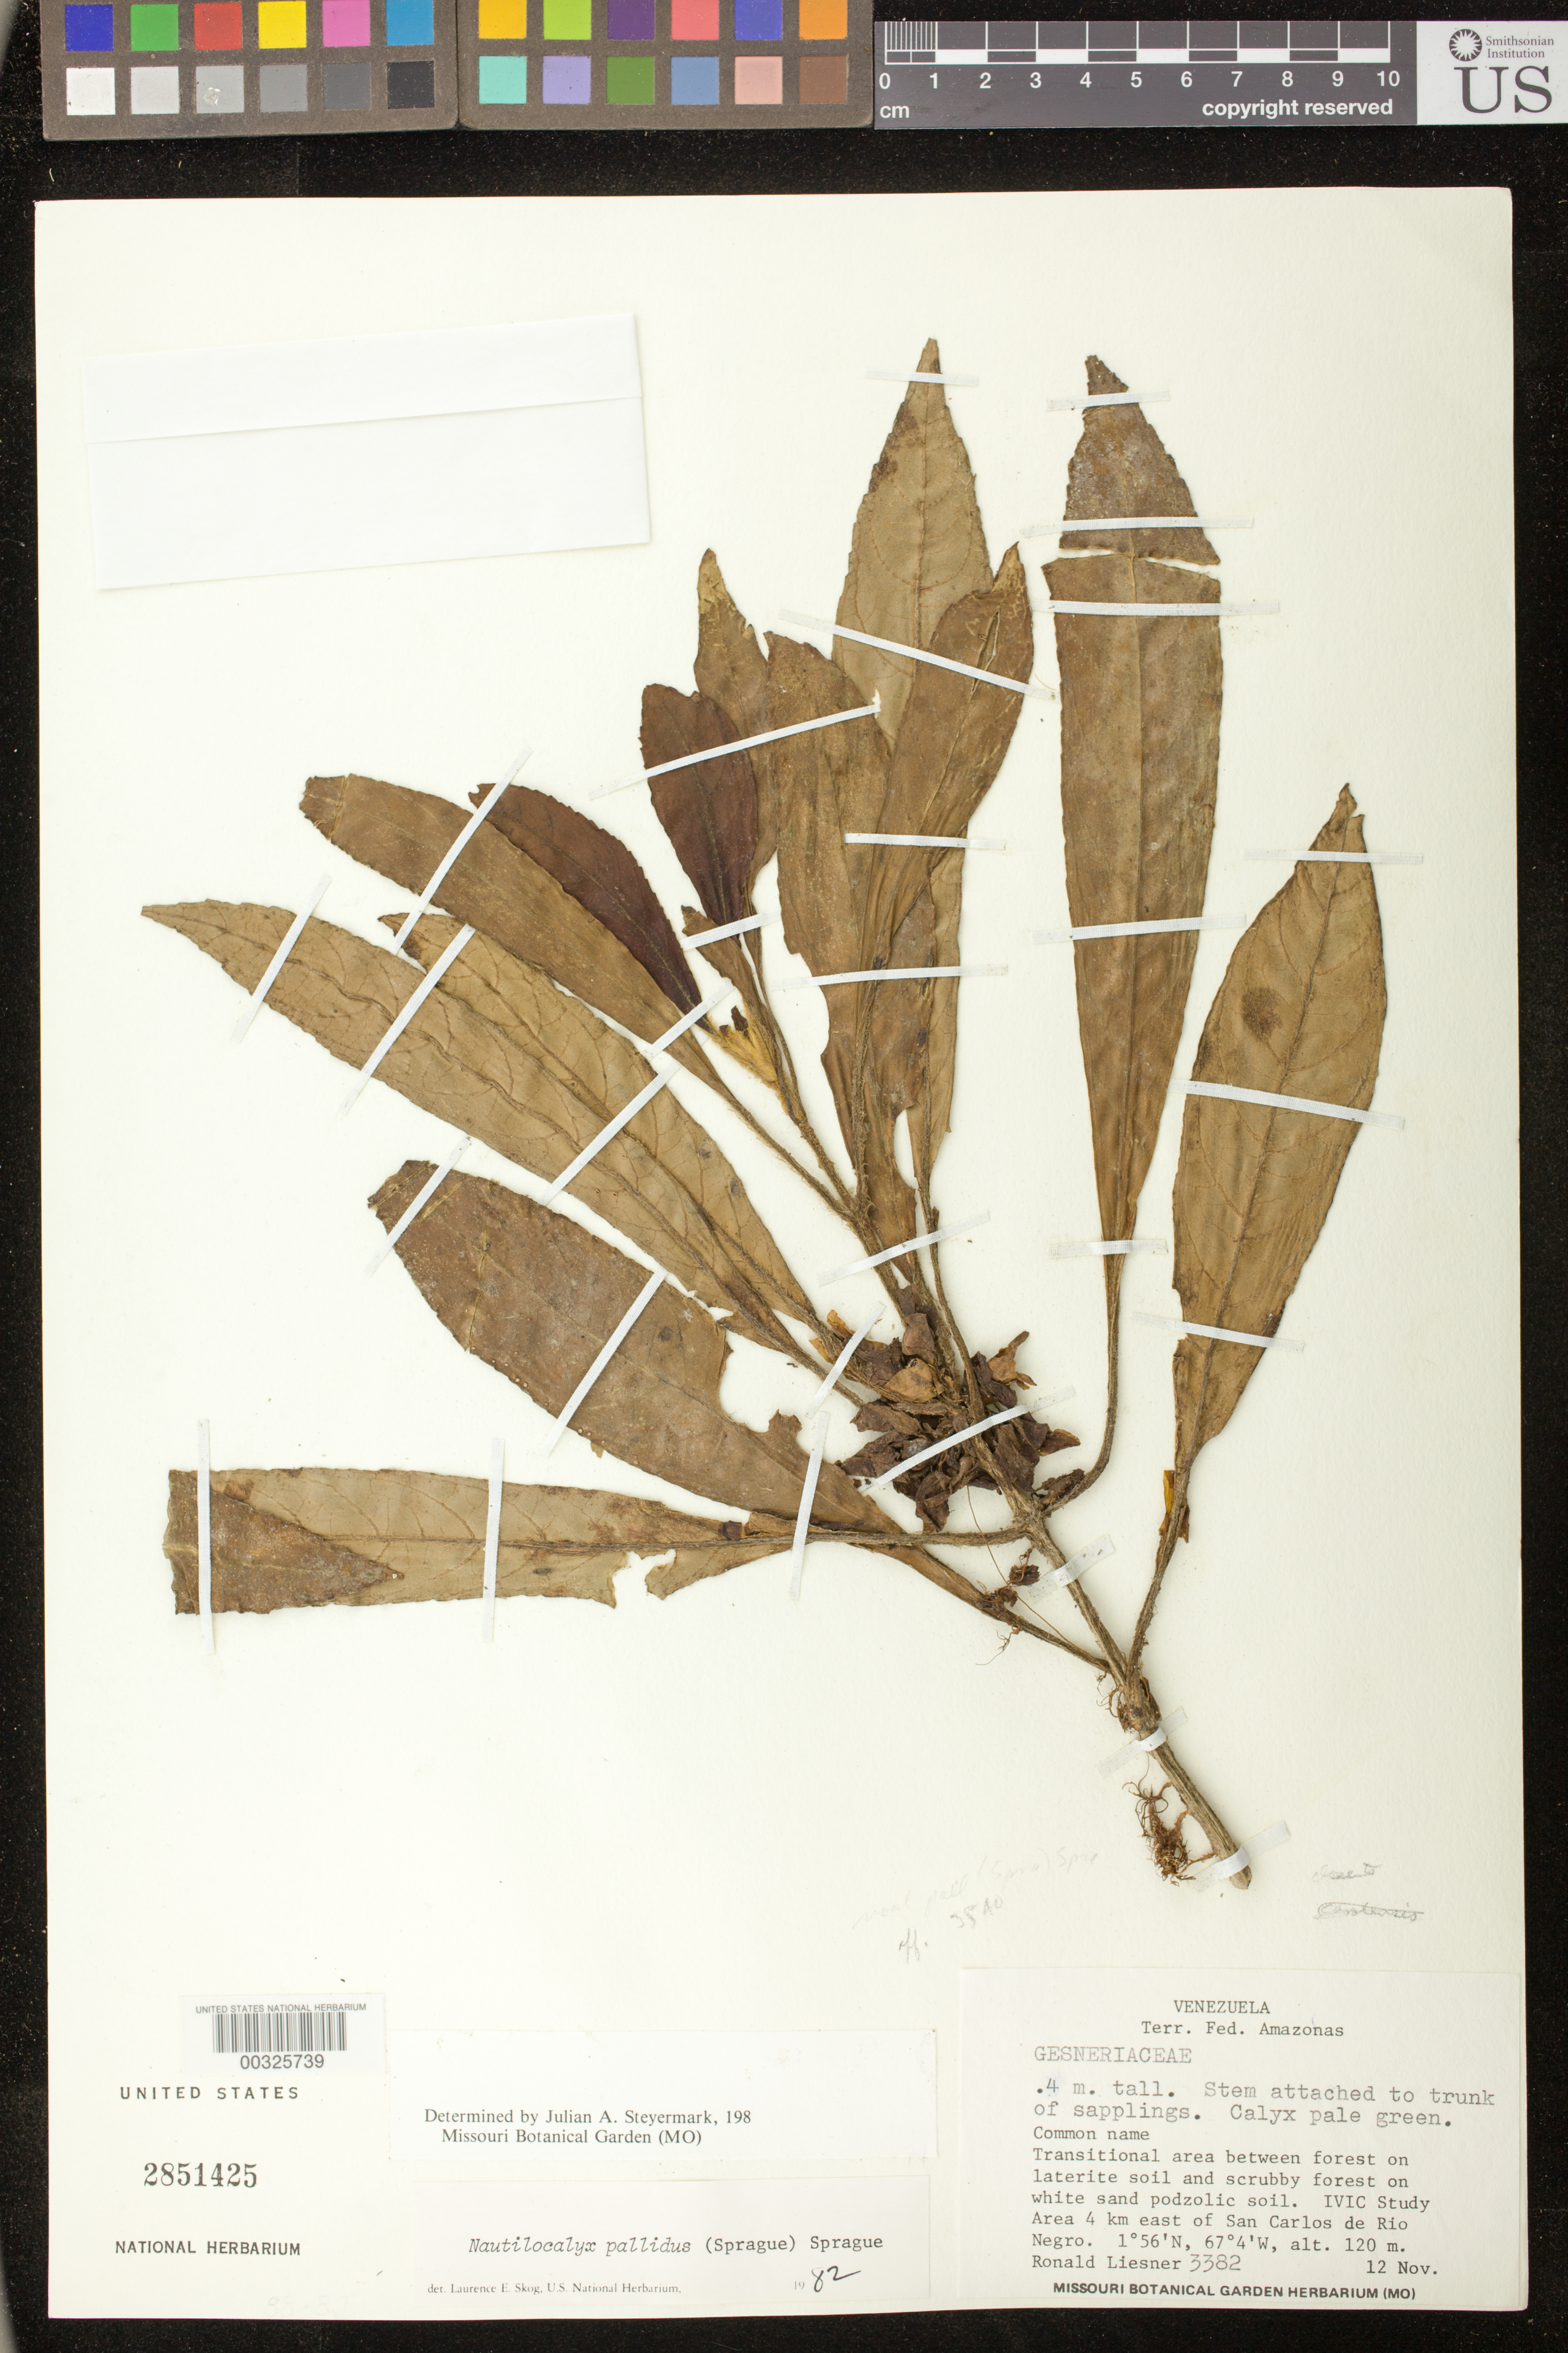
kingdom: Plantae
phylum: Tracheophyta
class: Magnoliopsida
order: Lamiales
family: Gesneriaceae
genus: Nautilocalyx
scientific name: Nautilocalyx pallidus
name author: (Sprague) C. Sprague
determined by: Feuillet, C.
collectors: R. L. Liesner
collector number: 3382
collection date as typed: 12 Nov 1977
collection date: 1977-11-12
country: Venezuela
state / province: Amazonas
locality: IVIC study area 4 km E of San Carlos de Rio Negro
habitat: Transitional area between forest on laterite soil and ...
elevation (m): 120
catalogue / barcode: US 2851425